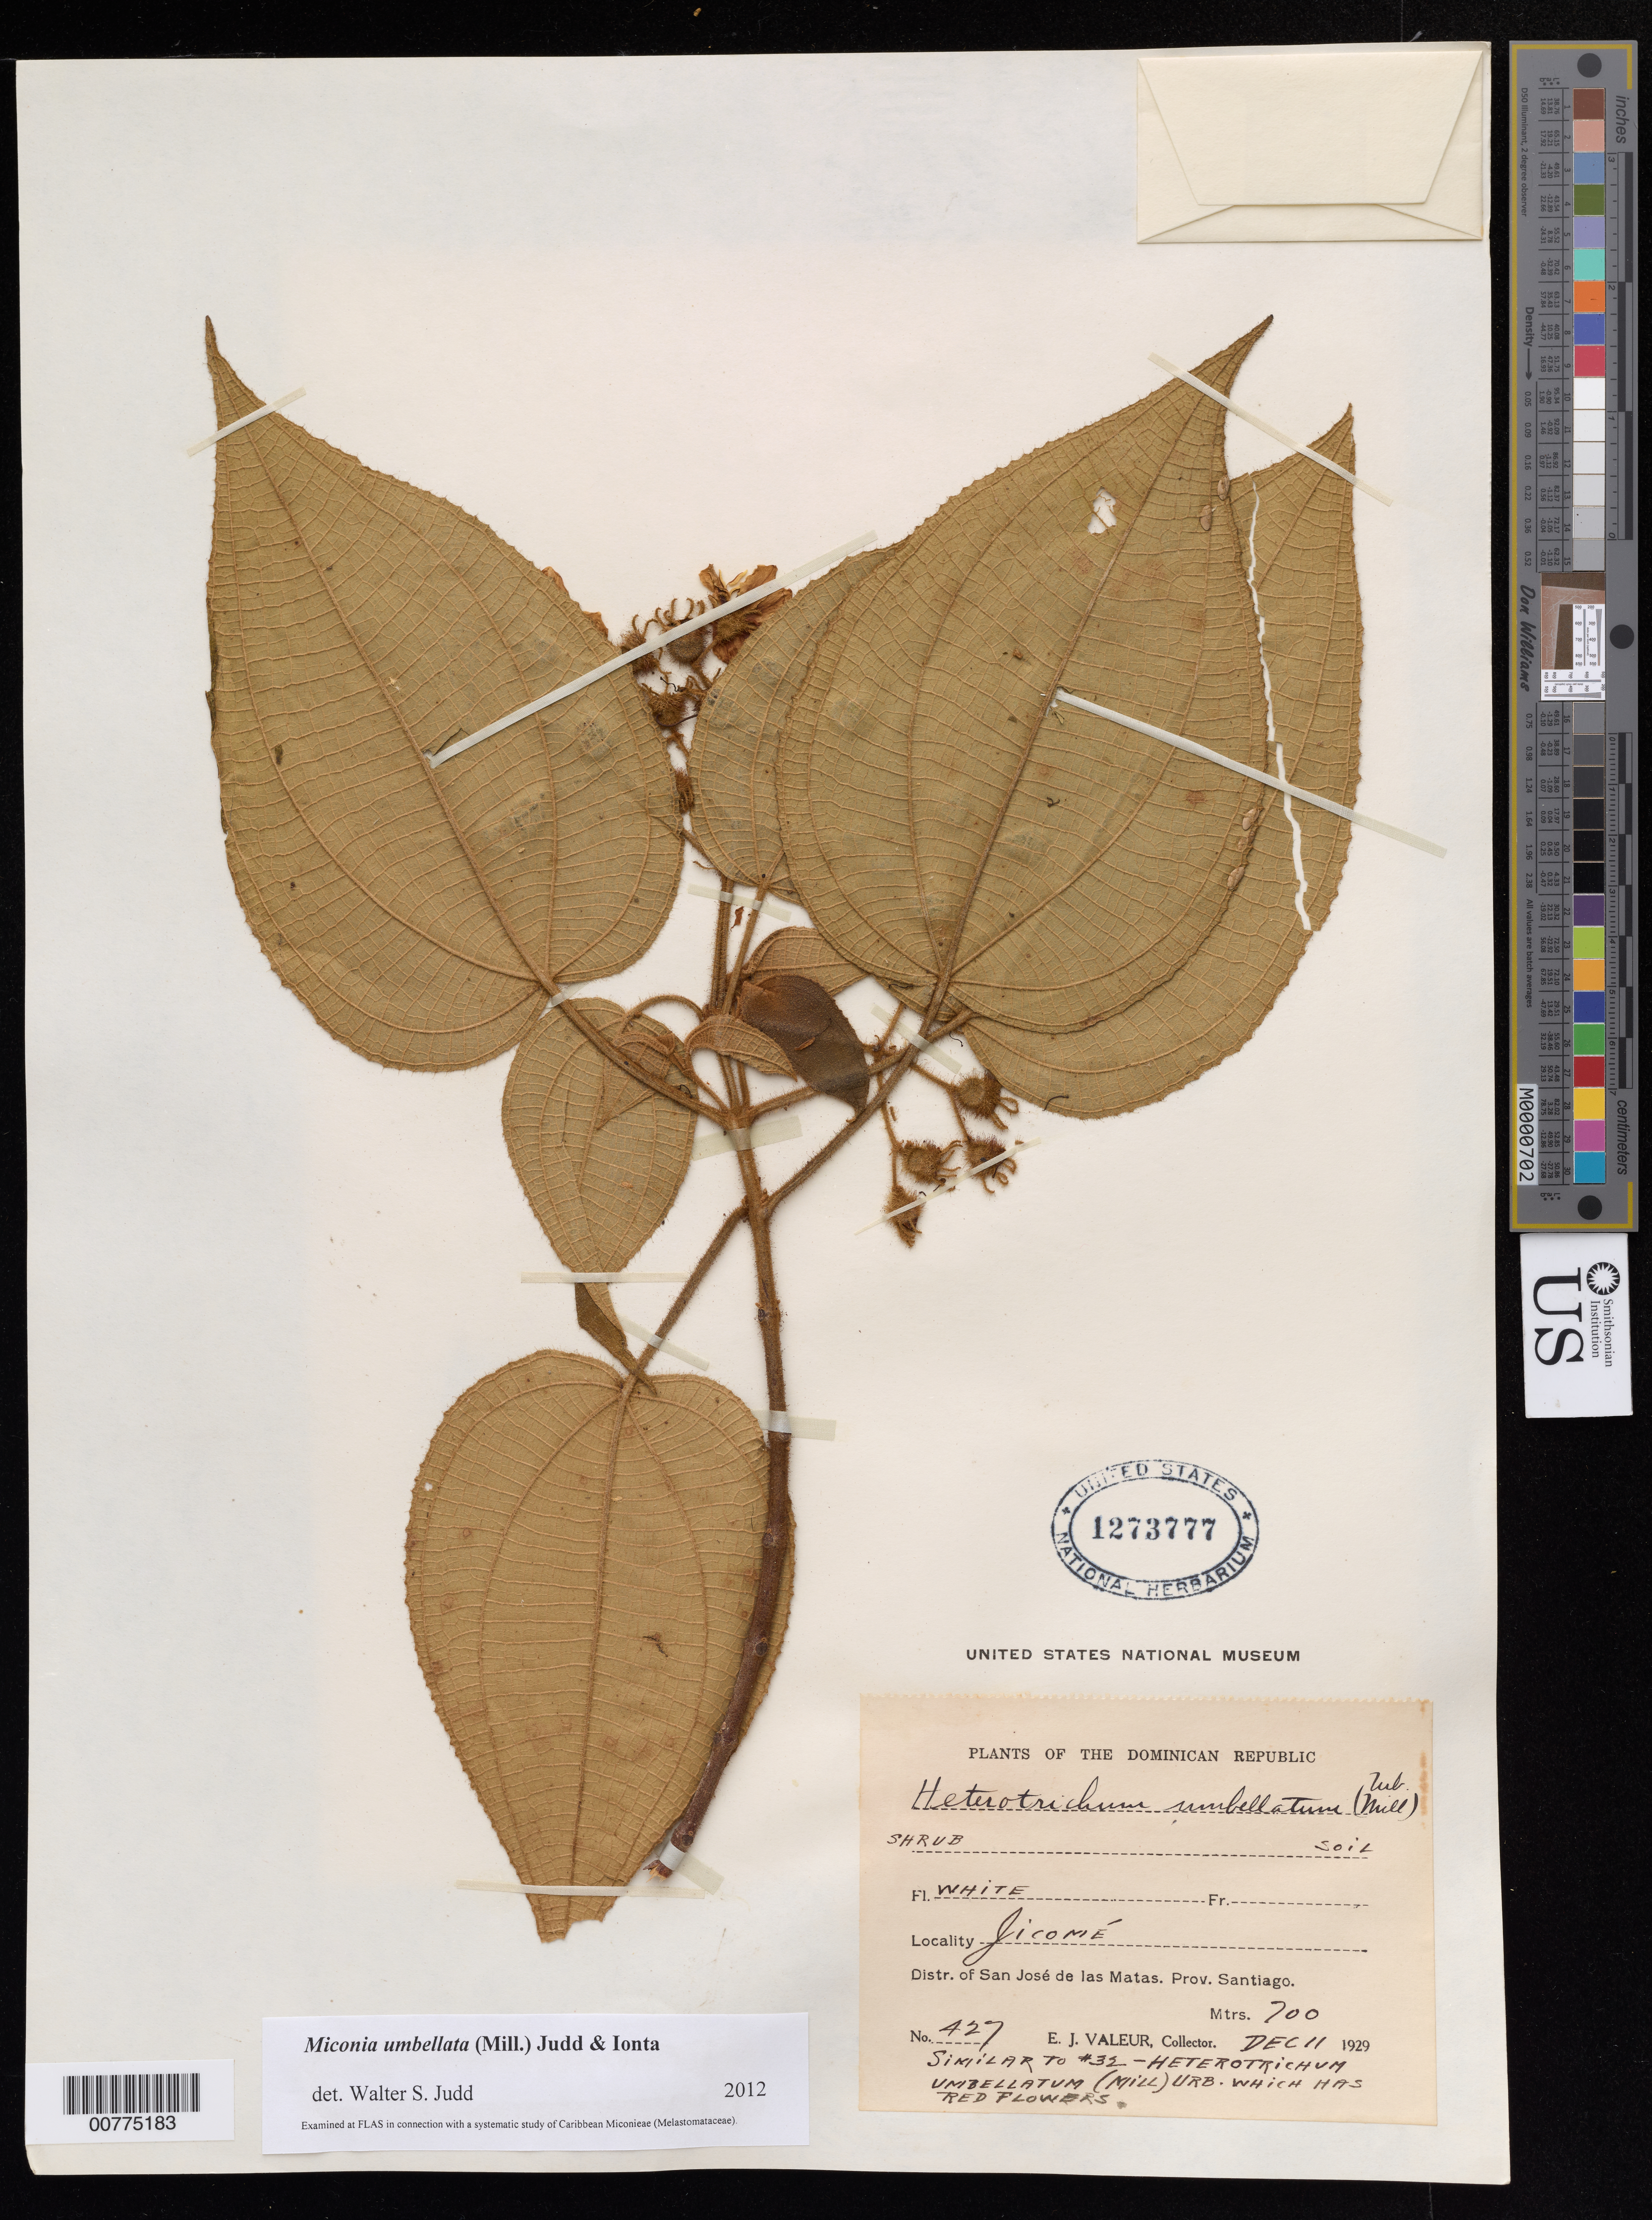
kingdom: Plantae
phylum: Tracheophyta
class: Magnoliopsida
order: Myrtales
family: Melastomataceae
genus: Miconia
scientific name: Miconia umbellata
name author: (Mill.) Judd & Ionta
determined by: Judd, Walter S.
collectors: E. Valeur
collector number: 427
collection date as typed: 11 Dec 1929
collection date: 1929-12-11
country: Dominican Republic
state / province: Santiago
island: Hispaniola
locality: San José de las Matas, Jicomé.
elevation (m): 700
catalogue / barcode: US 1273777